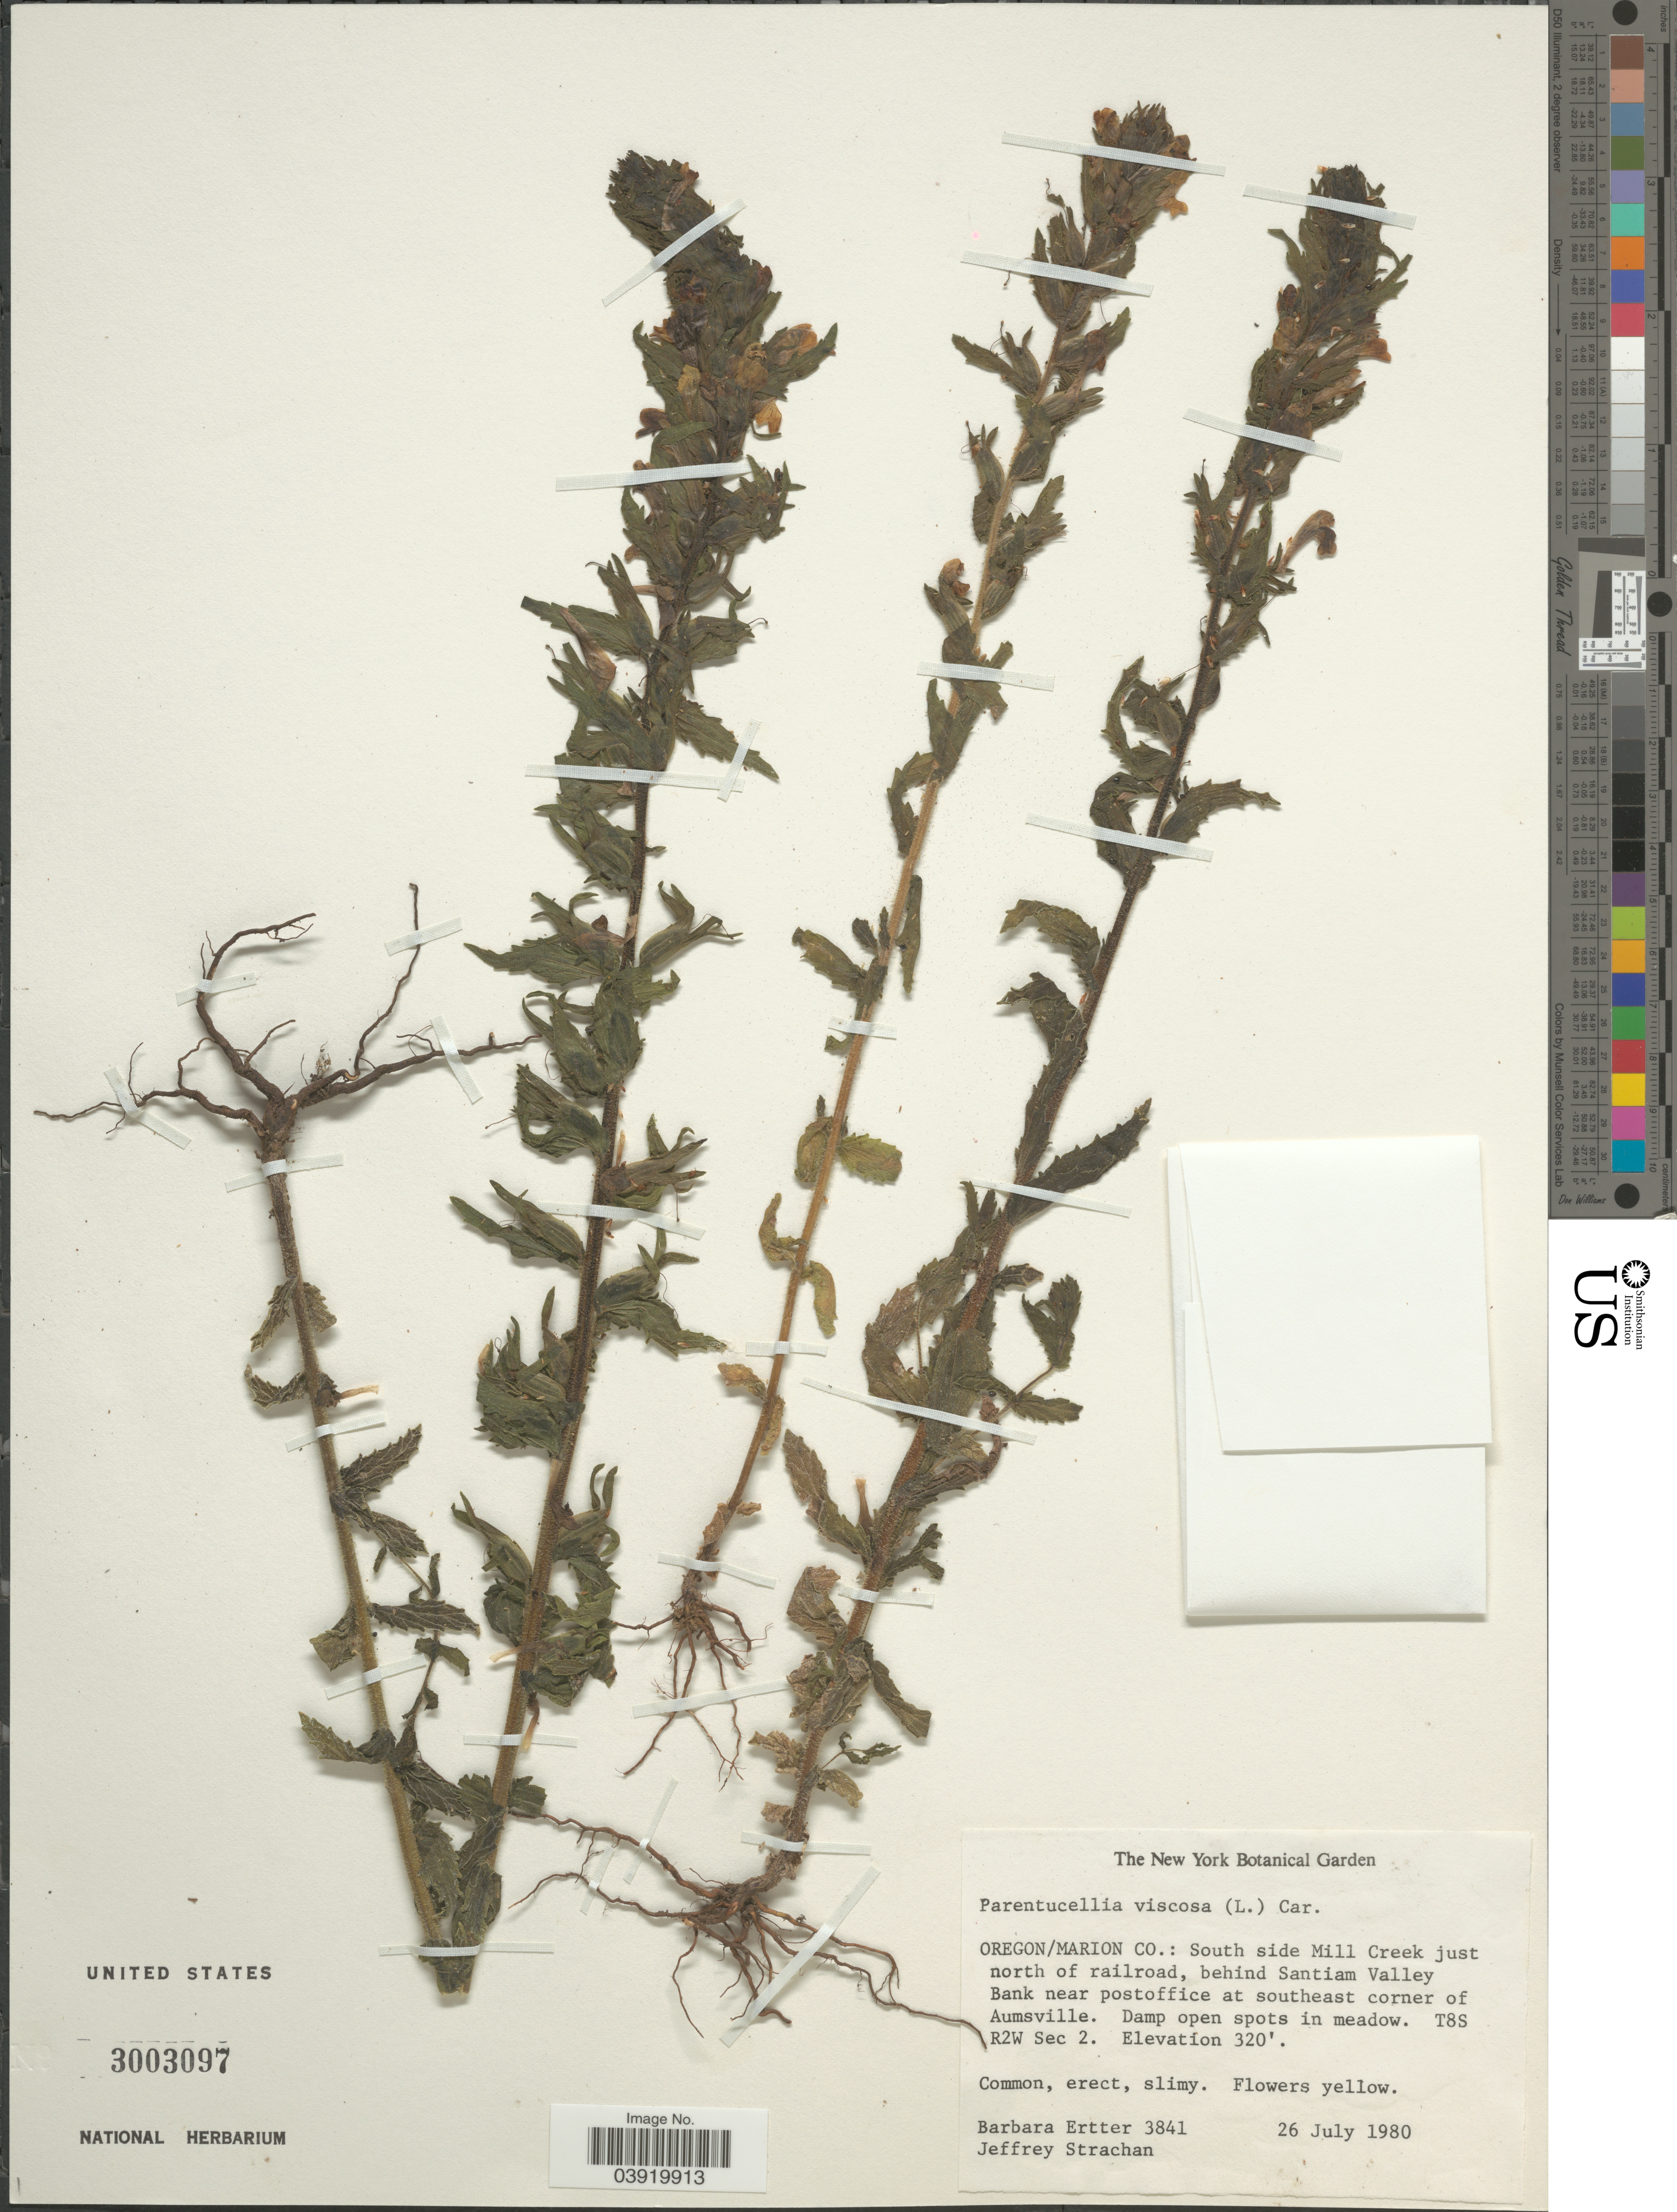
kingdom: Plantae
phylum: Tracheophyta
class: Magnoliopsida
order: Lamiales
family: Orobanchaceae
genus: Parentucellia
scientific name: Parentucellia viscosa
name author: (L.) Caruel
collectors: B. Ertter & J. Strachan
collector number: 3841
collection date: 1980-07-26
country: United States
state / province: Oregon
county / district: Marion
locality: Marion Co.: South side Mill Creek just north of railroad, behind Santiam Valley Bank near postoffice at southeast corner of Aumsville. T8S R2W Sec 2.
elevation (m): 98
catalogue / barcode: US 3003097